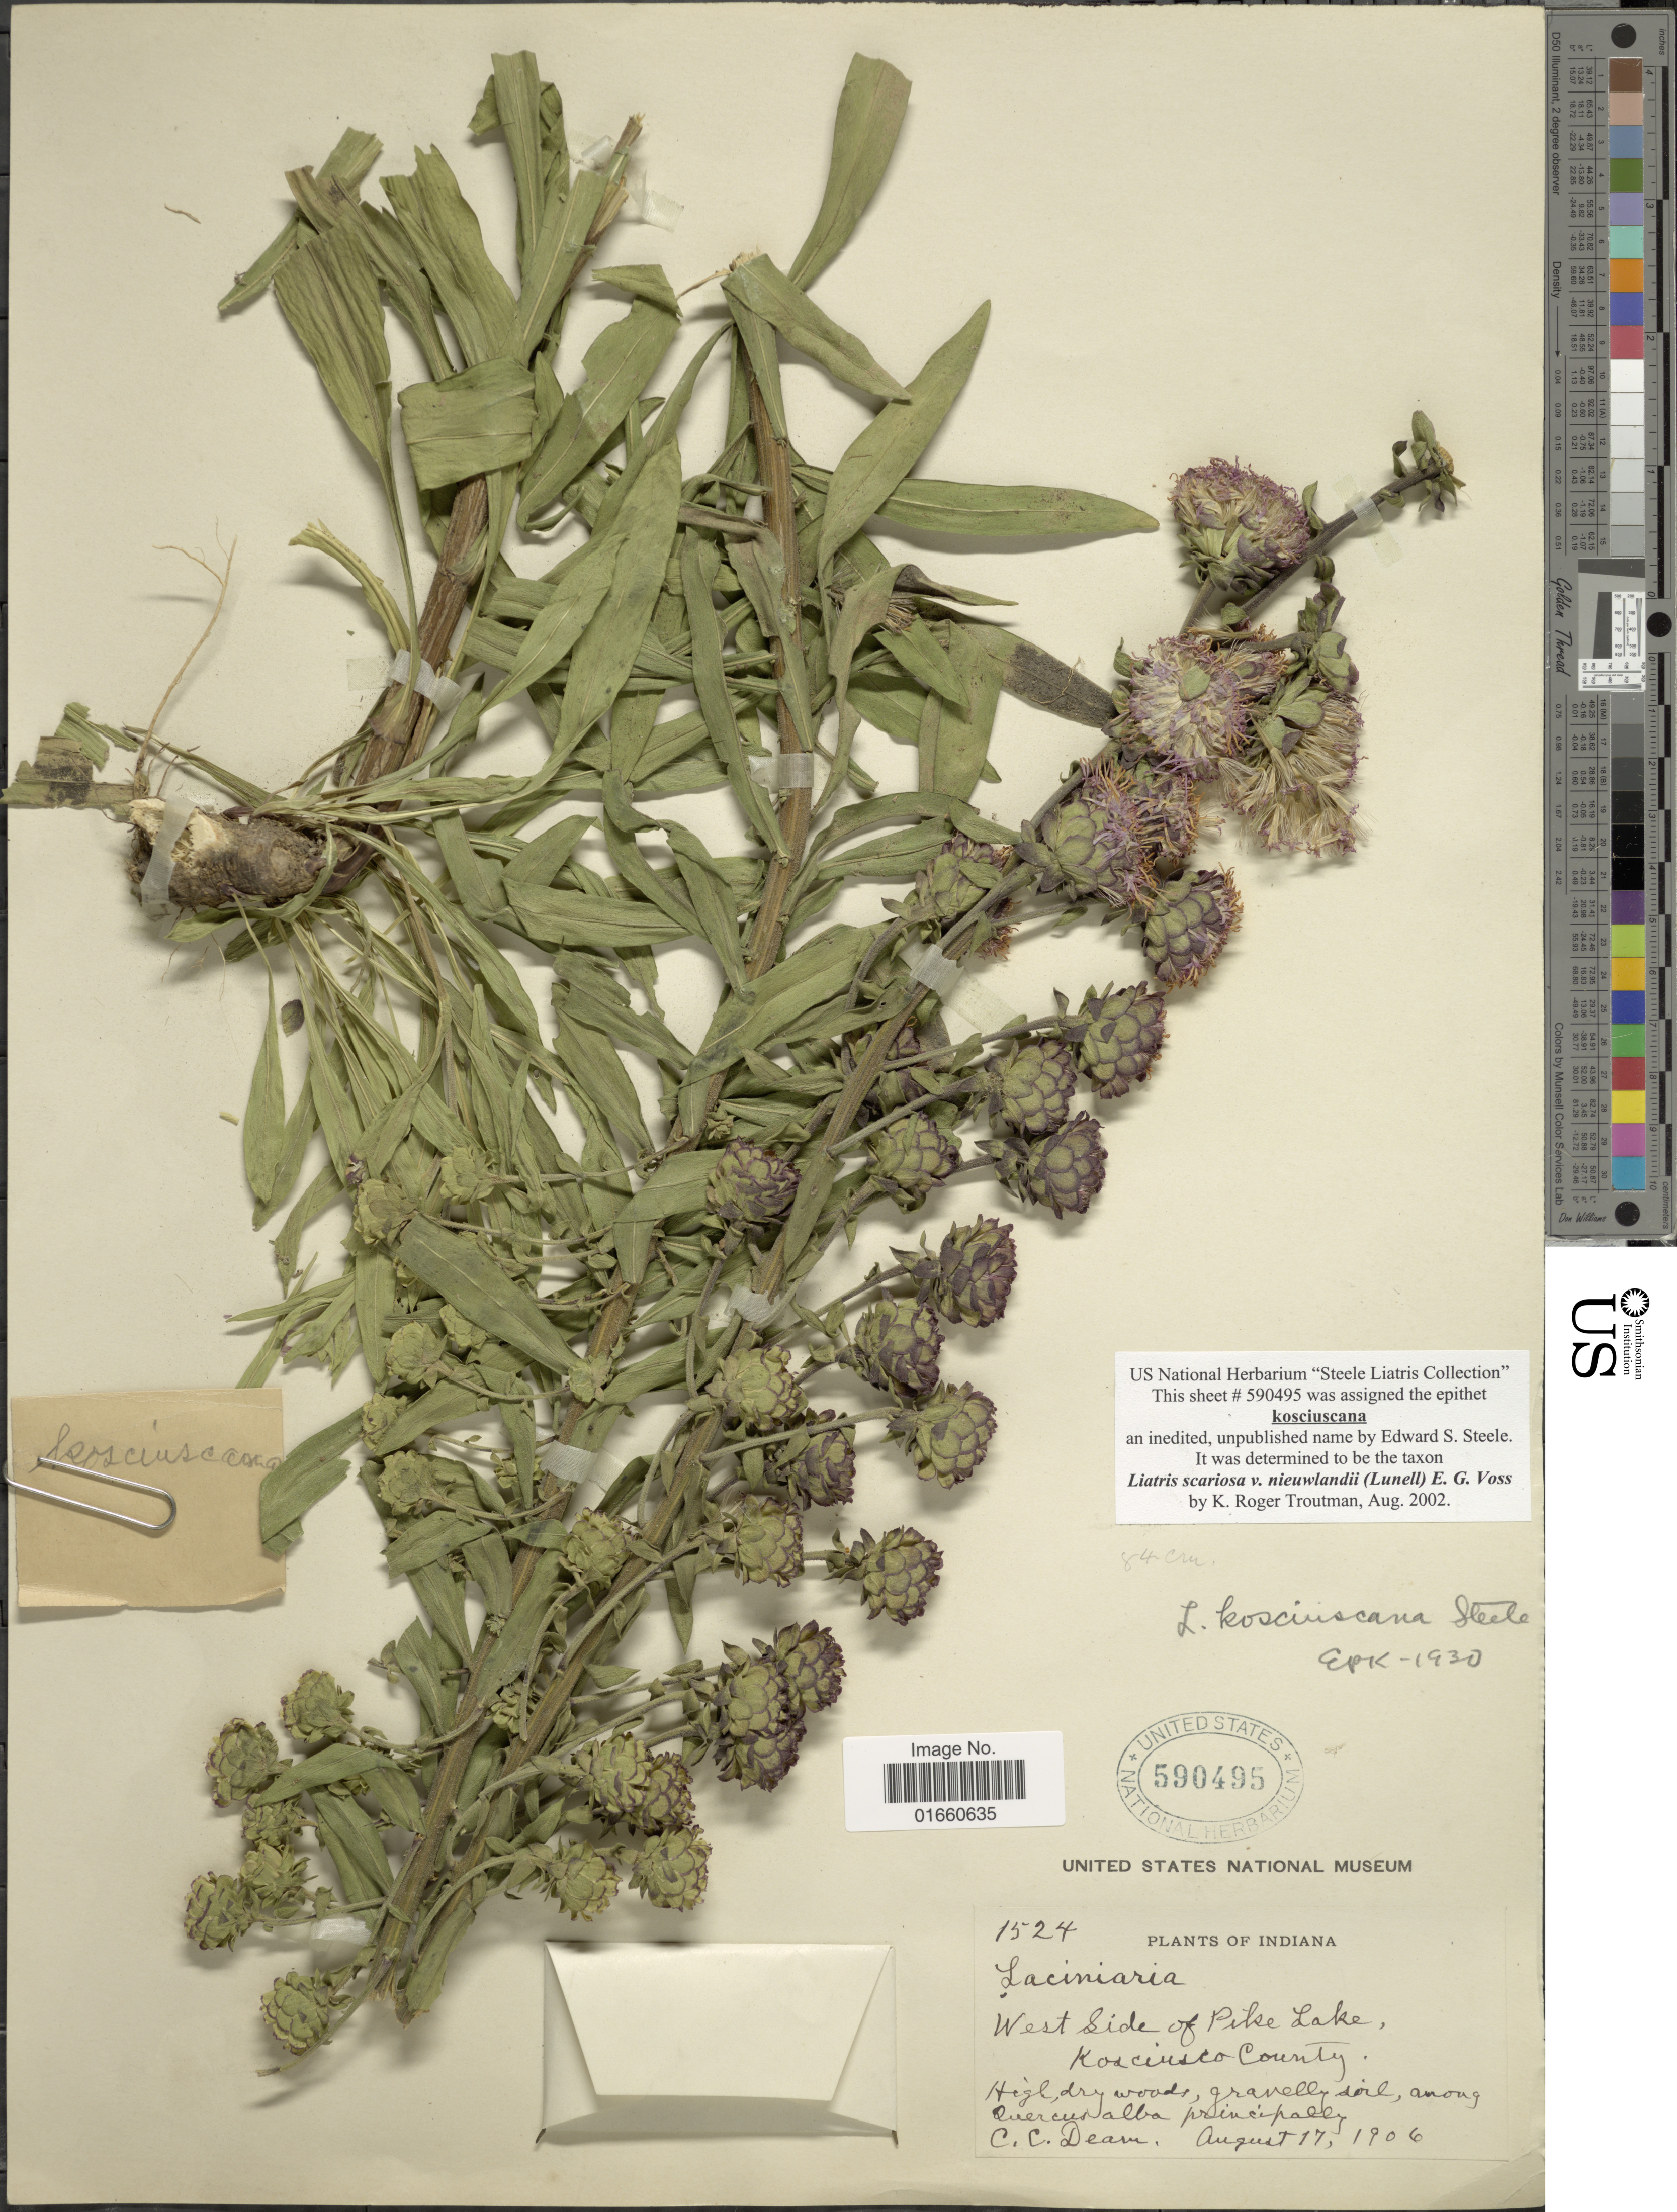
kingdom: Plantae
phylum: Tracheophyta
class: Magnoliopsida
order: Asterales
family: Asteraceae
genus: Liatris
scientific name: Liatris scariosa var. nieuwlandii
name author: (Lunell) E.G. Voss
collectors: C. C. Deam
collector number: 1524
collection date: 1906-08-17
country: United States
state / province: Indiana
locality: West side of Pike Lake, Kosciusco County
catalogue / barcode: US 59095